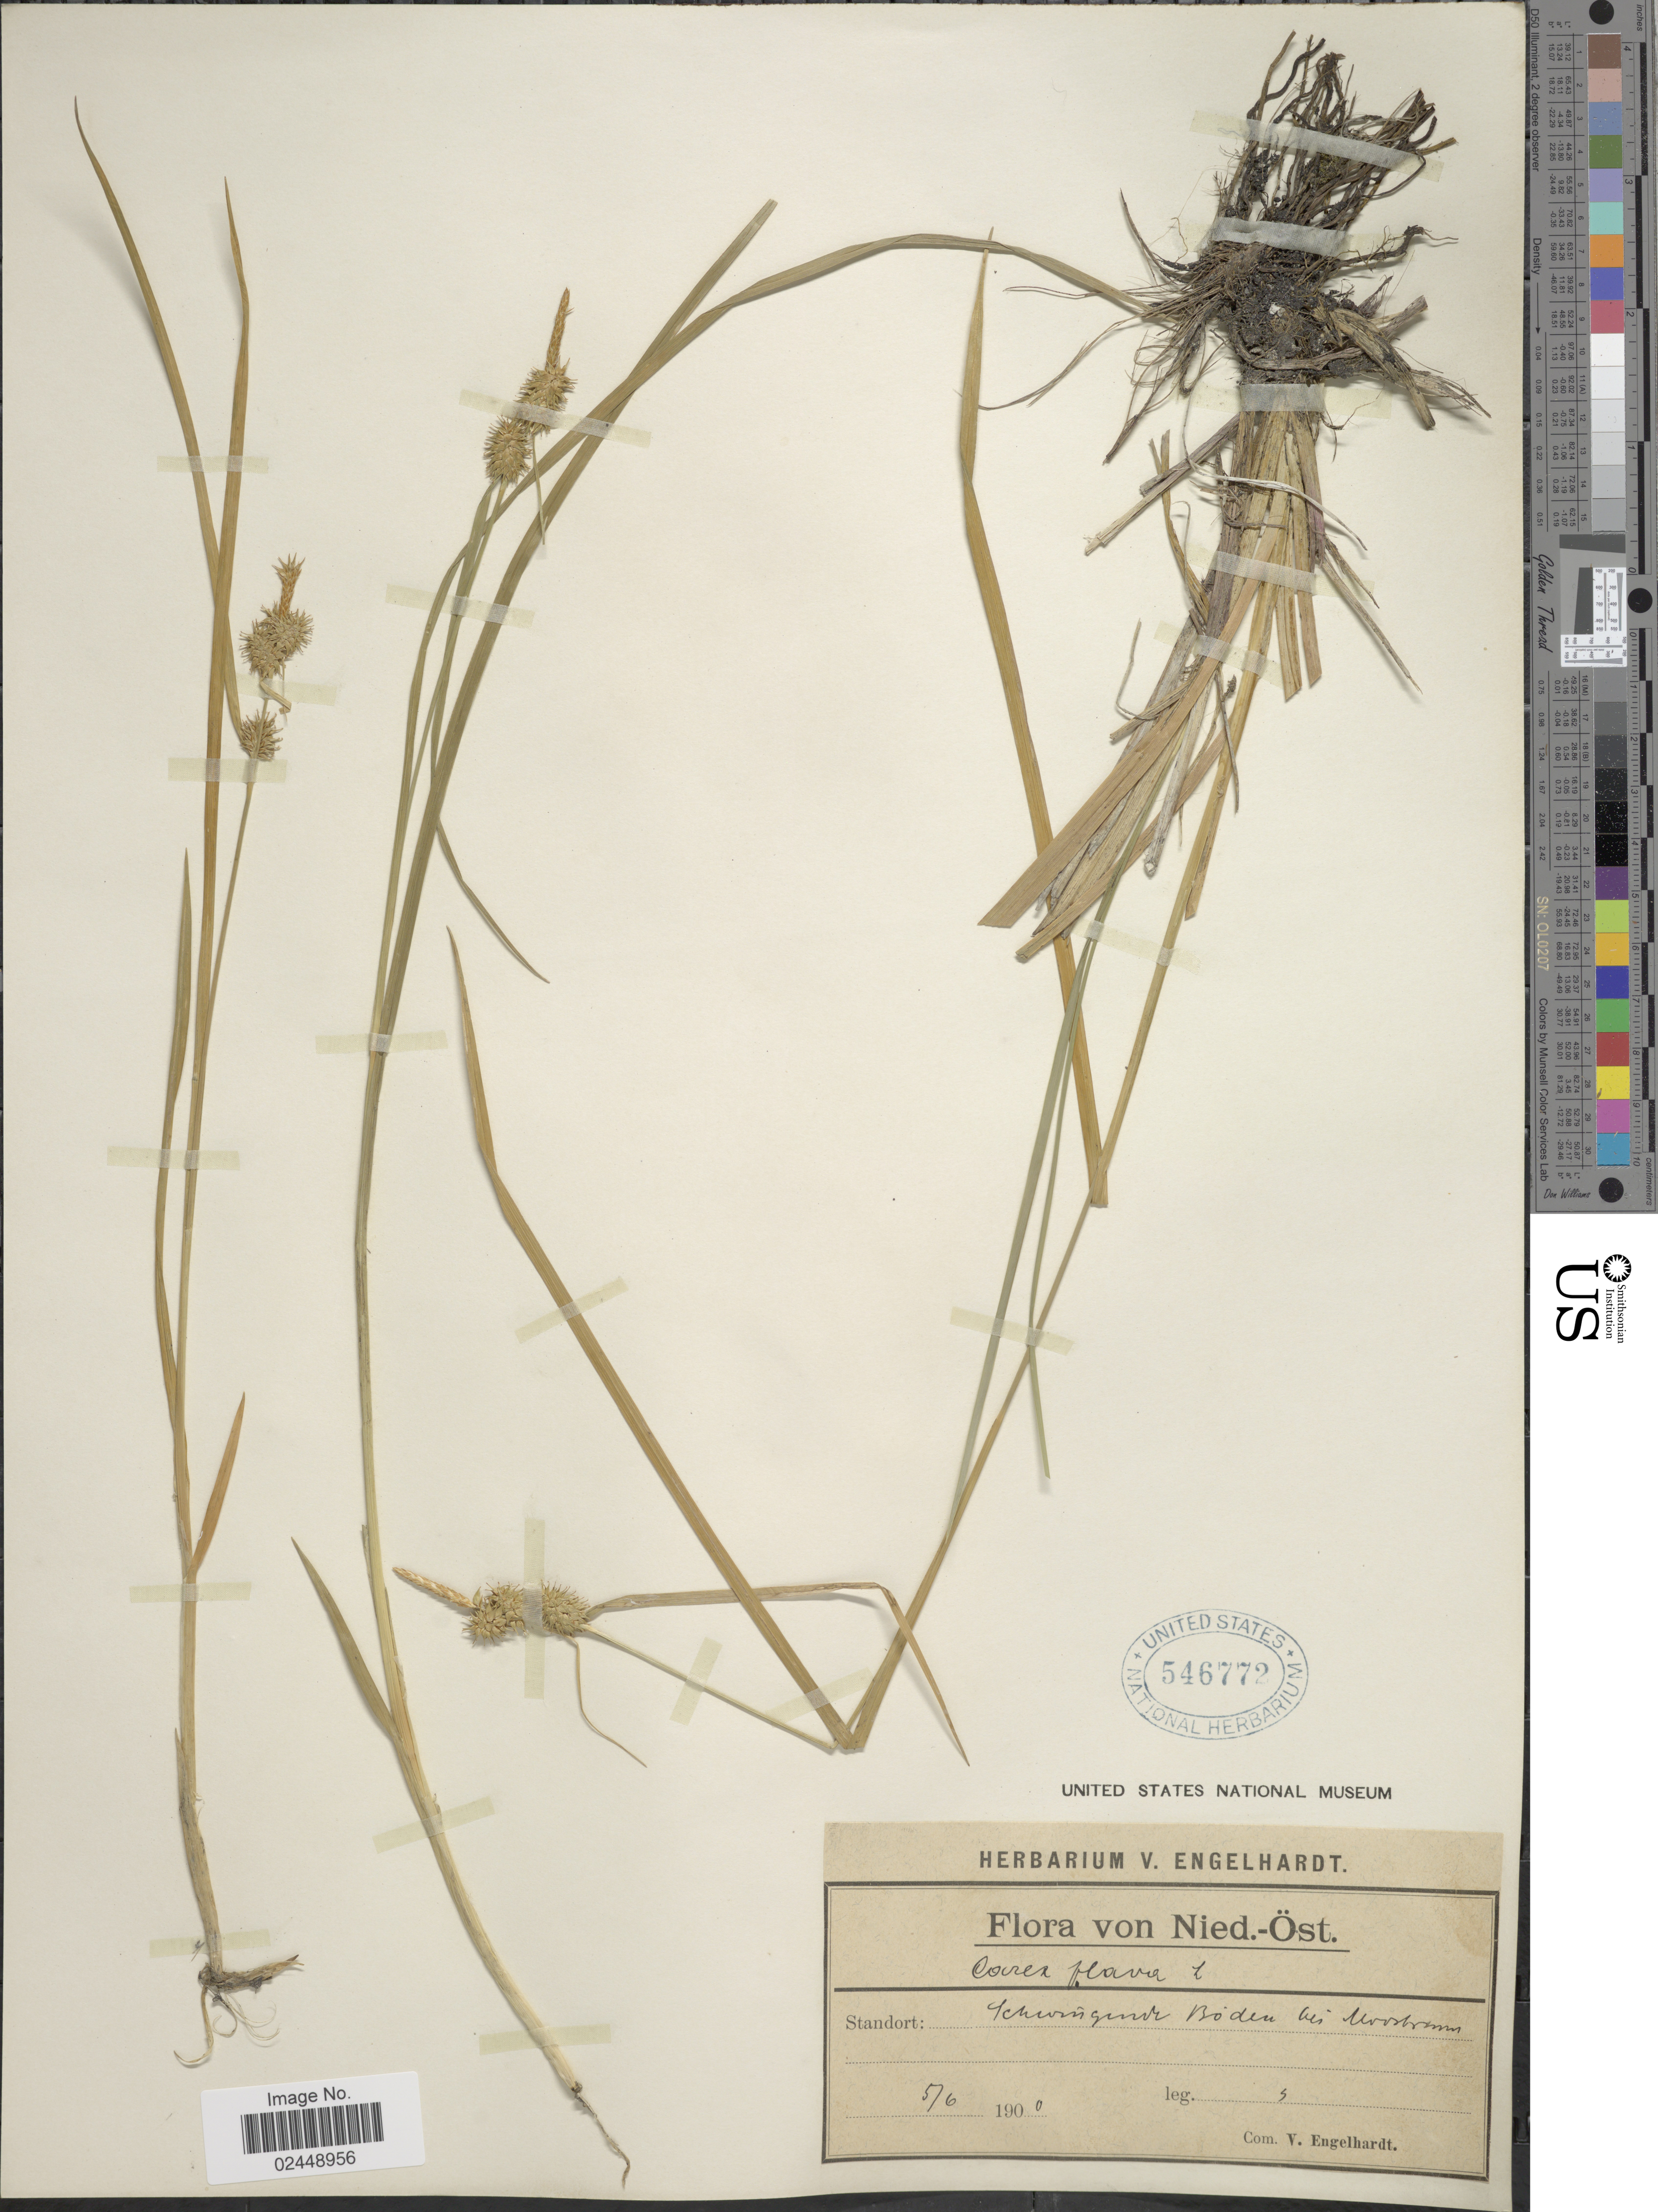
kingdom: Plantae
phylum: Tracheophyta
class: Liliopsida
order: Poales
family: Cyperaceae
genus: Carex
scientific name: Carex flava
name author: L.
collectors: V. Engelhardt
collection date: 1900-06-05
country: Austria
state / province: Niederosterreich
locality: Nied.-Ost, Schwingenor Boiden bei Noorstrom [interpreted]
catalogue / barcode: US 546772